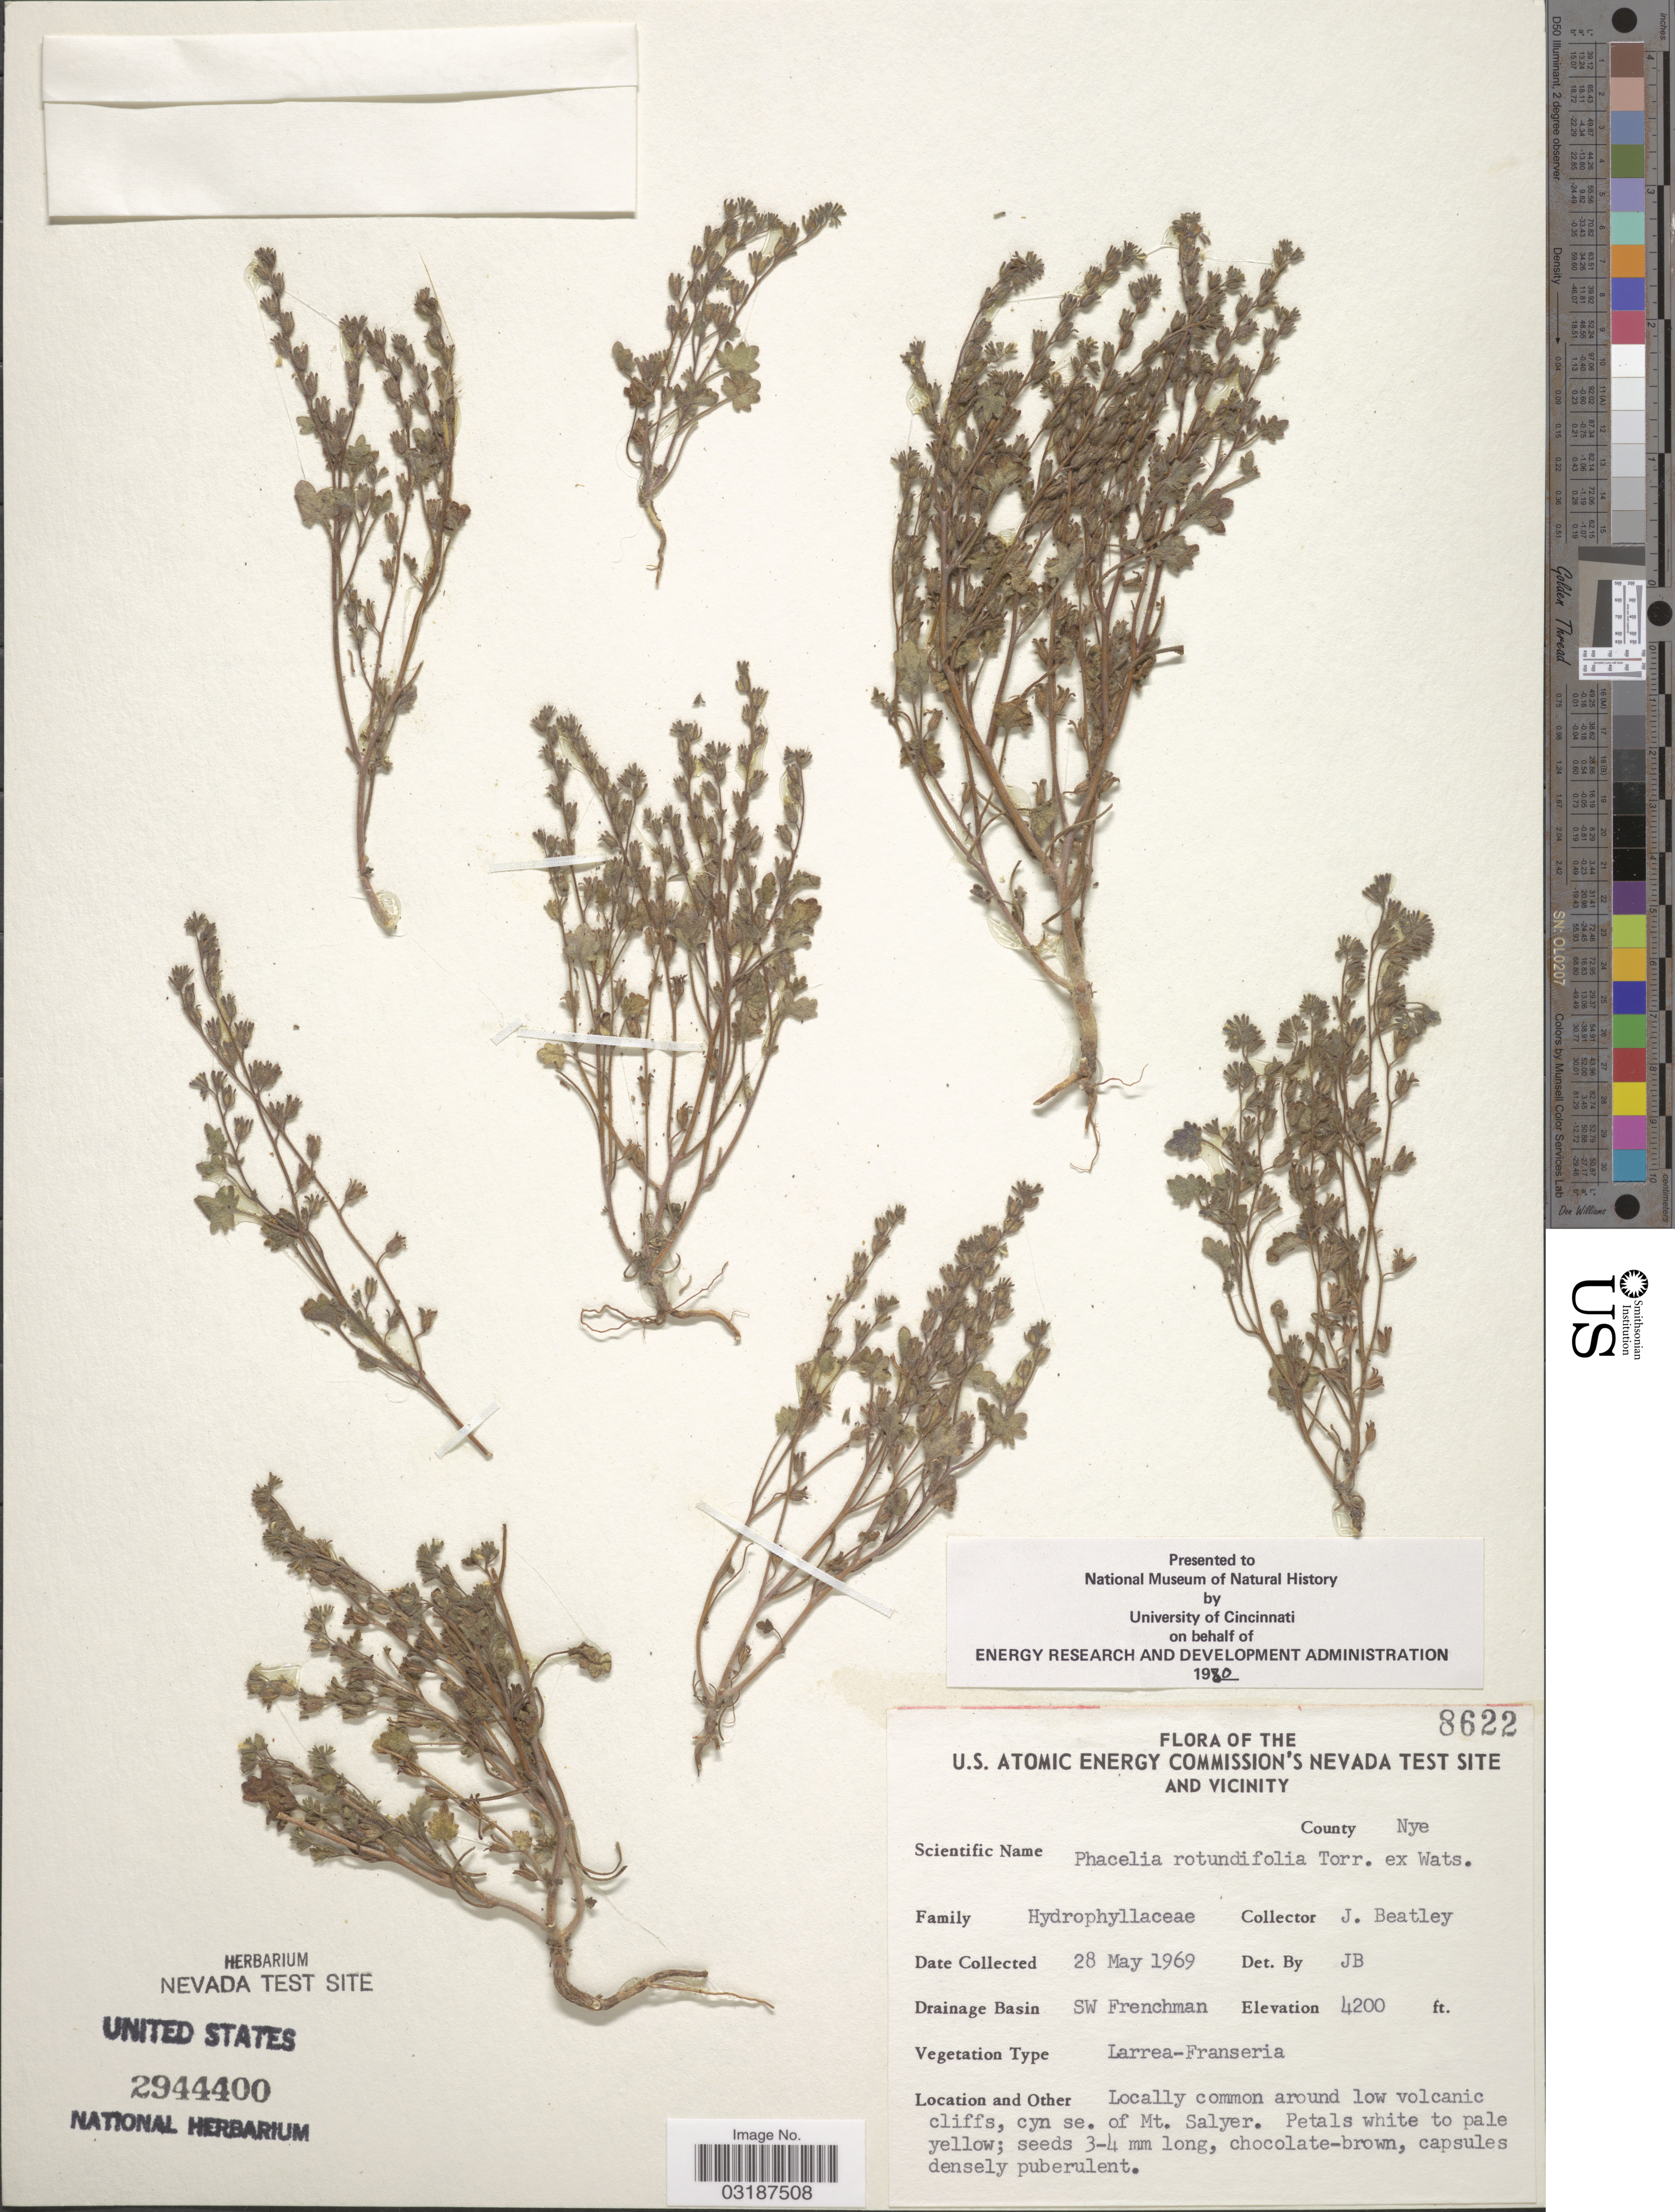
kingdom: Plantae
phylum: Tracheophyta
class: Magnoliopsida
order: Boraginales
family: Hydrophyllaceae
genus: Phacelia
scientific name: Phacelia rotundifolia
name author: Torr. ex S. Watson in C. King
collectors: J. C. Beatley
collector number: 8622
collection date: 1969-05-28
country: United States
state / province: Nevada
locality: U.S. Atomic Energy Commission's Nevada Test Site and Vicinity. County Nye. Drainage Basin SW Frenchman. Locally common around low volcanic cliffs, cyn se. of Mt. Salyer.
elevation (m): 1280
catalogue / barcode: US 2944400